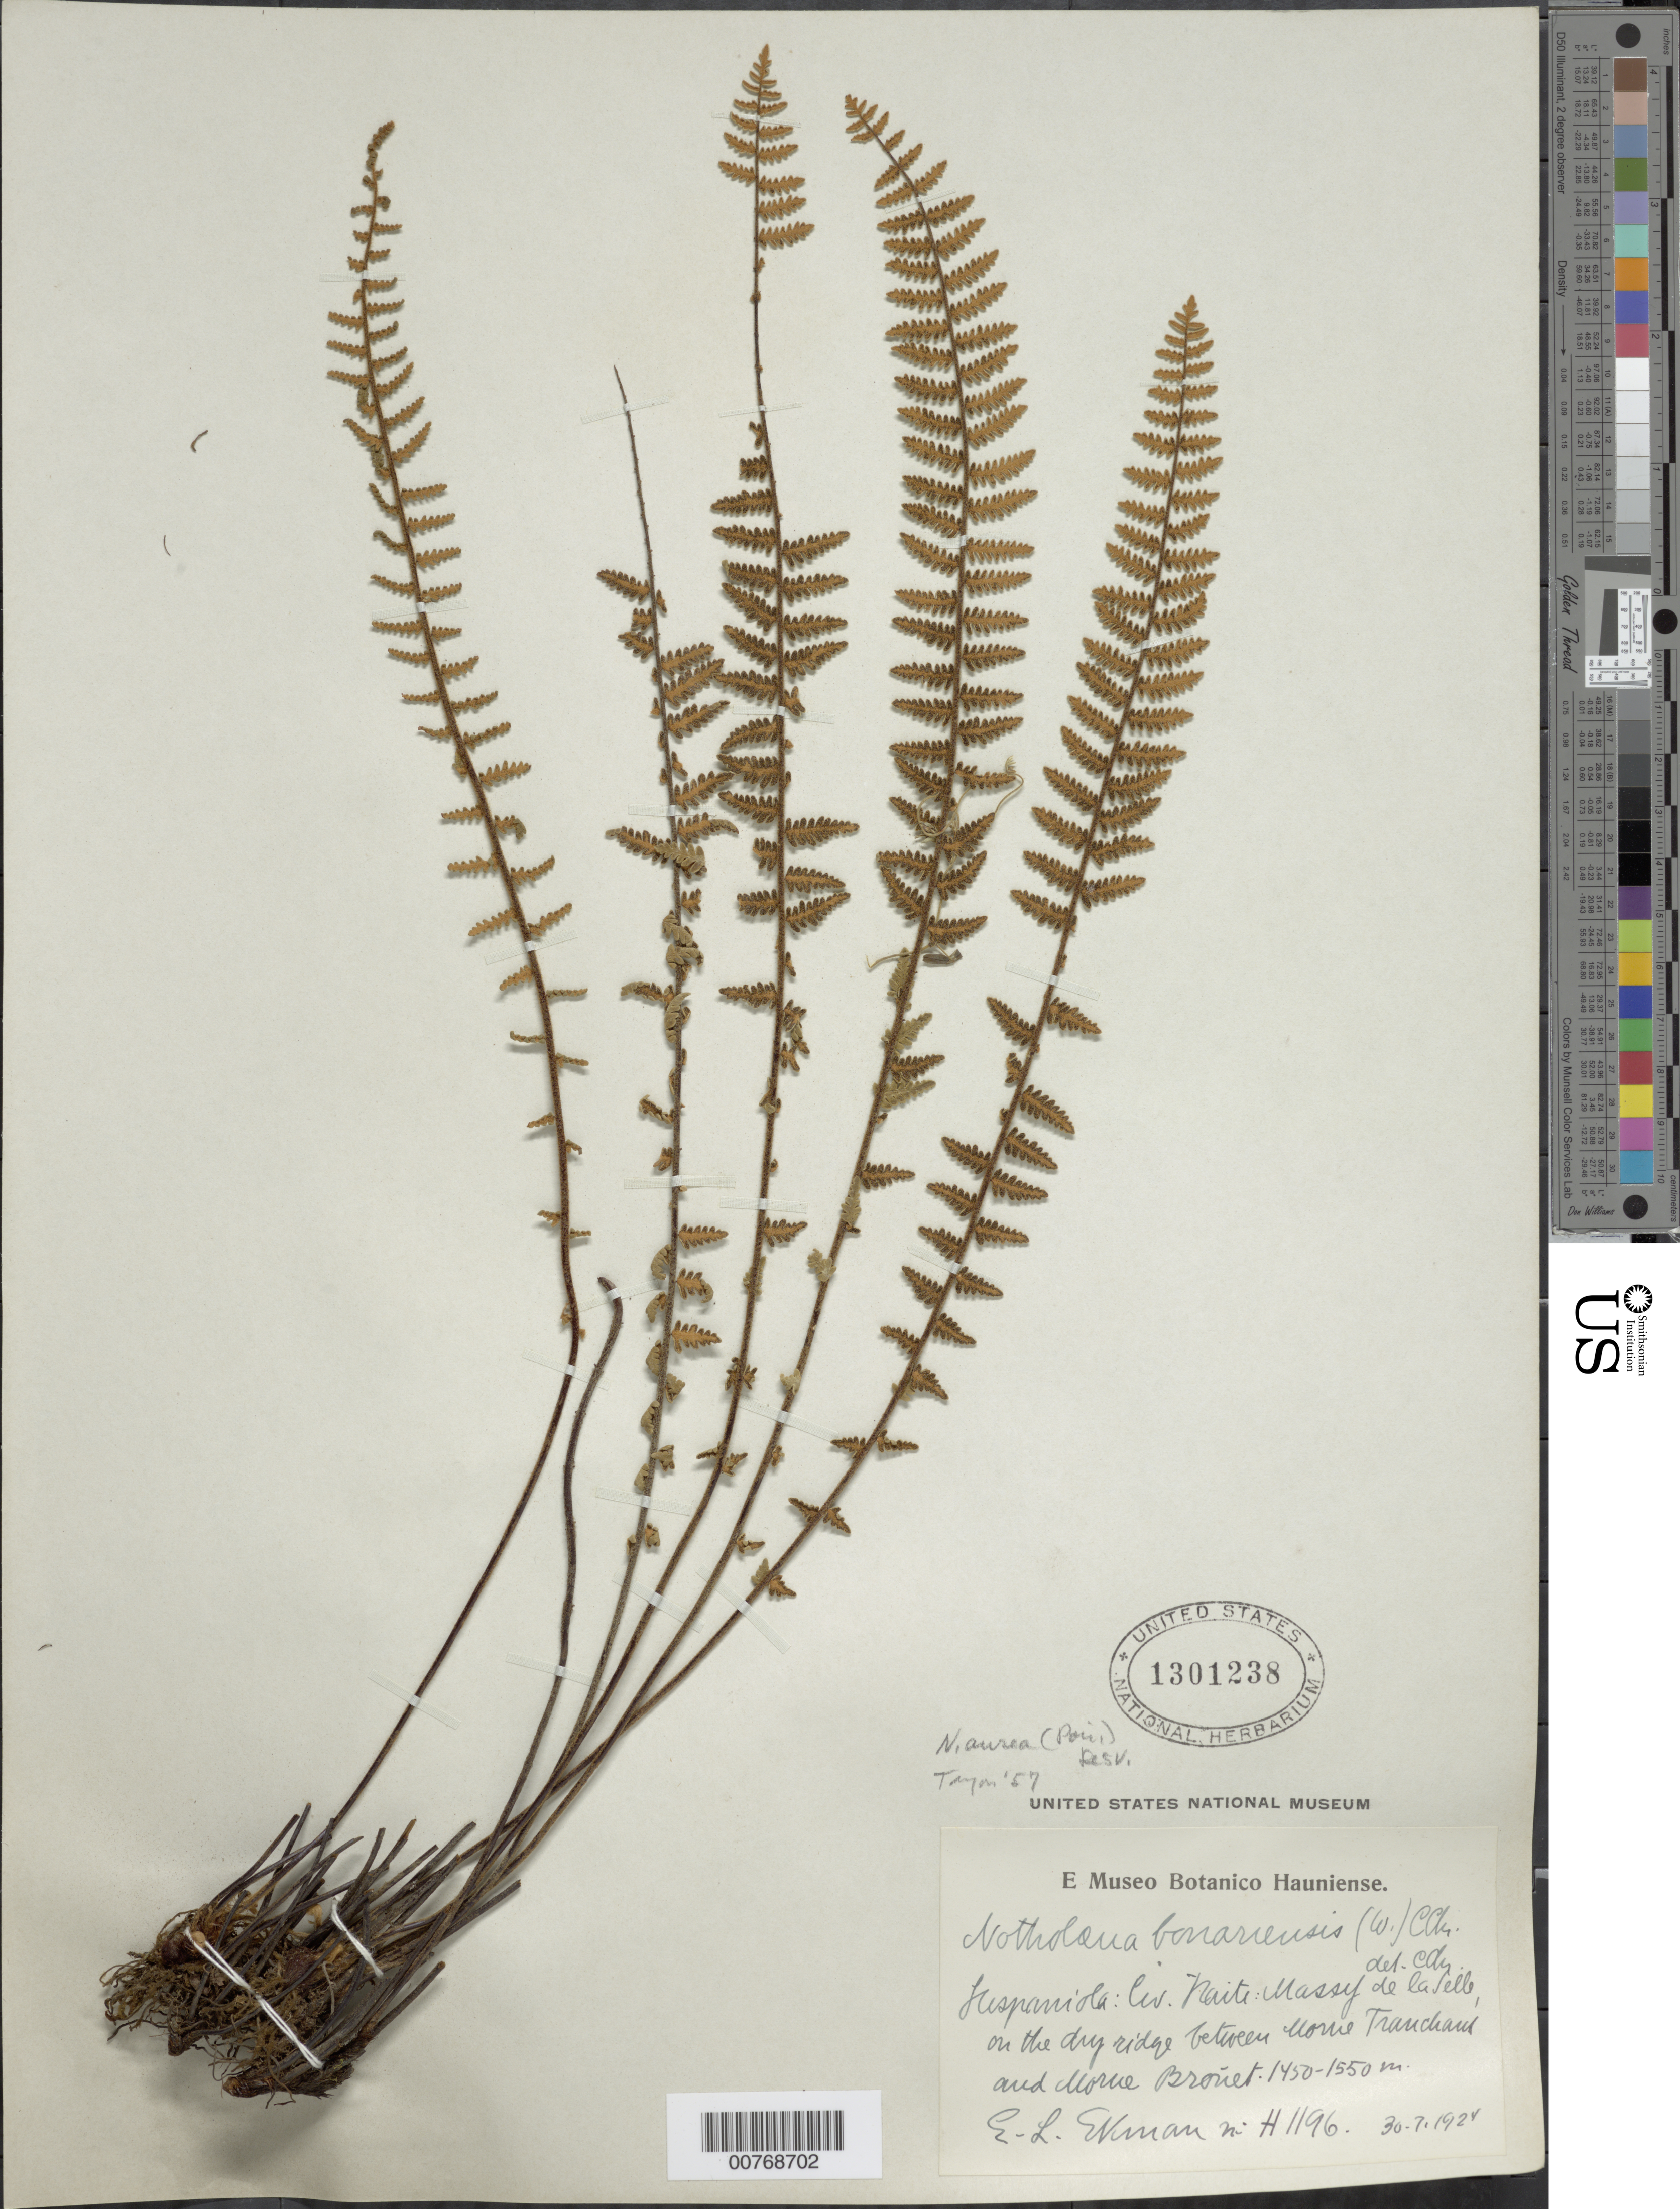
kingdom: Plantae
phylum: Tracheophyta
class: Polypodiopsida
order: Polypodiales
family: Pteridaceae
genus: Myriopteris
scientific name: Myriopteris aurea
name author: (Poir.) Grusz & Windham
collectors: E. L. Ekman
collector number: H 1196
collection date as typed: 30 Jul 1924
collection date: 1924-07-30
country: Haiti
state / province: Ouest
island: Hispaniola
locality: Massif de la Selle, on the dry ridges between Morne Tranchaud and Morne Bronet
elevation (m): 1450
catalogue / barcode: US 1301238